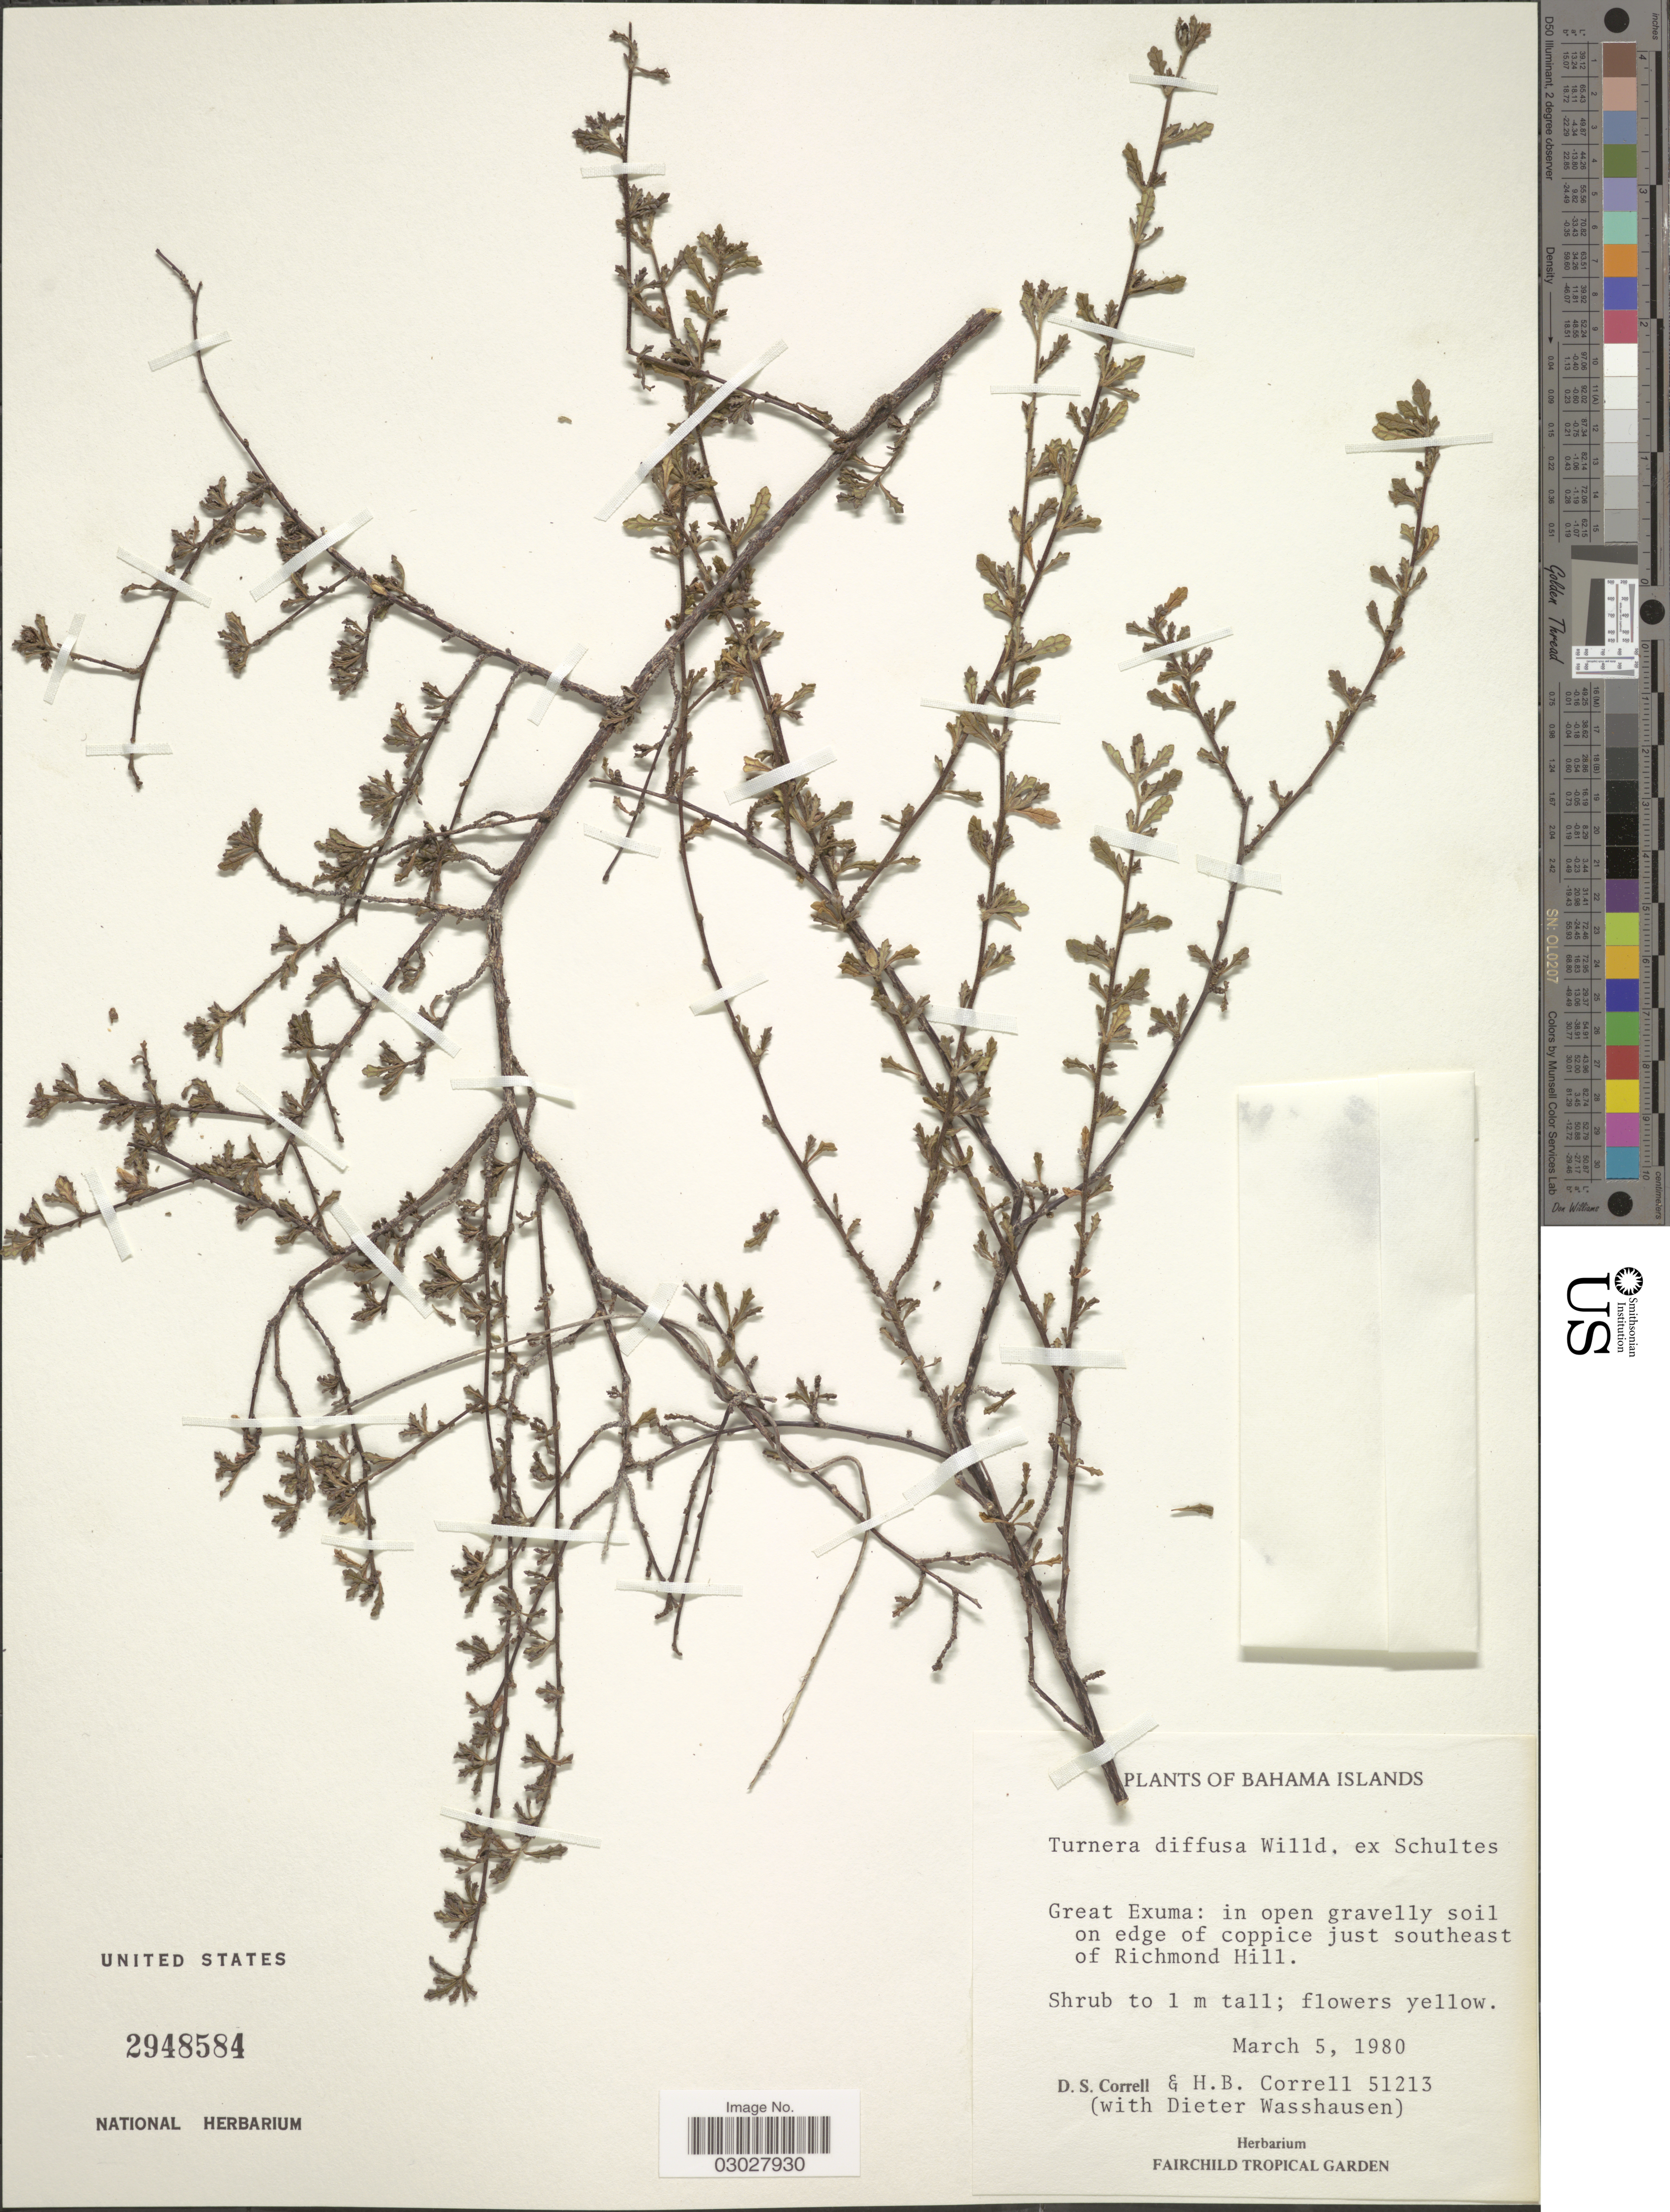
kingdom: Plantae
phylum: Tracheophyta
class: Magnoliopsida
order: Malpighiales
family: Turneraceae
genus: Turnera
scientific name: Turnera diffusa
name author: Willd. ex Schult.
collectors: D. S. Correll, H. Correll & D. C. Wasshausen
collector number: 51213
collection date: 1980-03-05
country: Bahamas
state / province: Exuma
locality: On edge of coppice just southeast of Richmond Hill.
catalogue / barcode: US 2948584